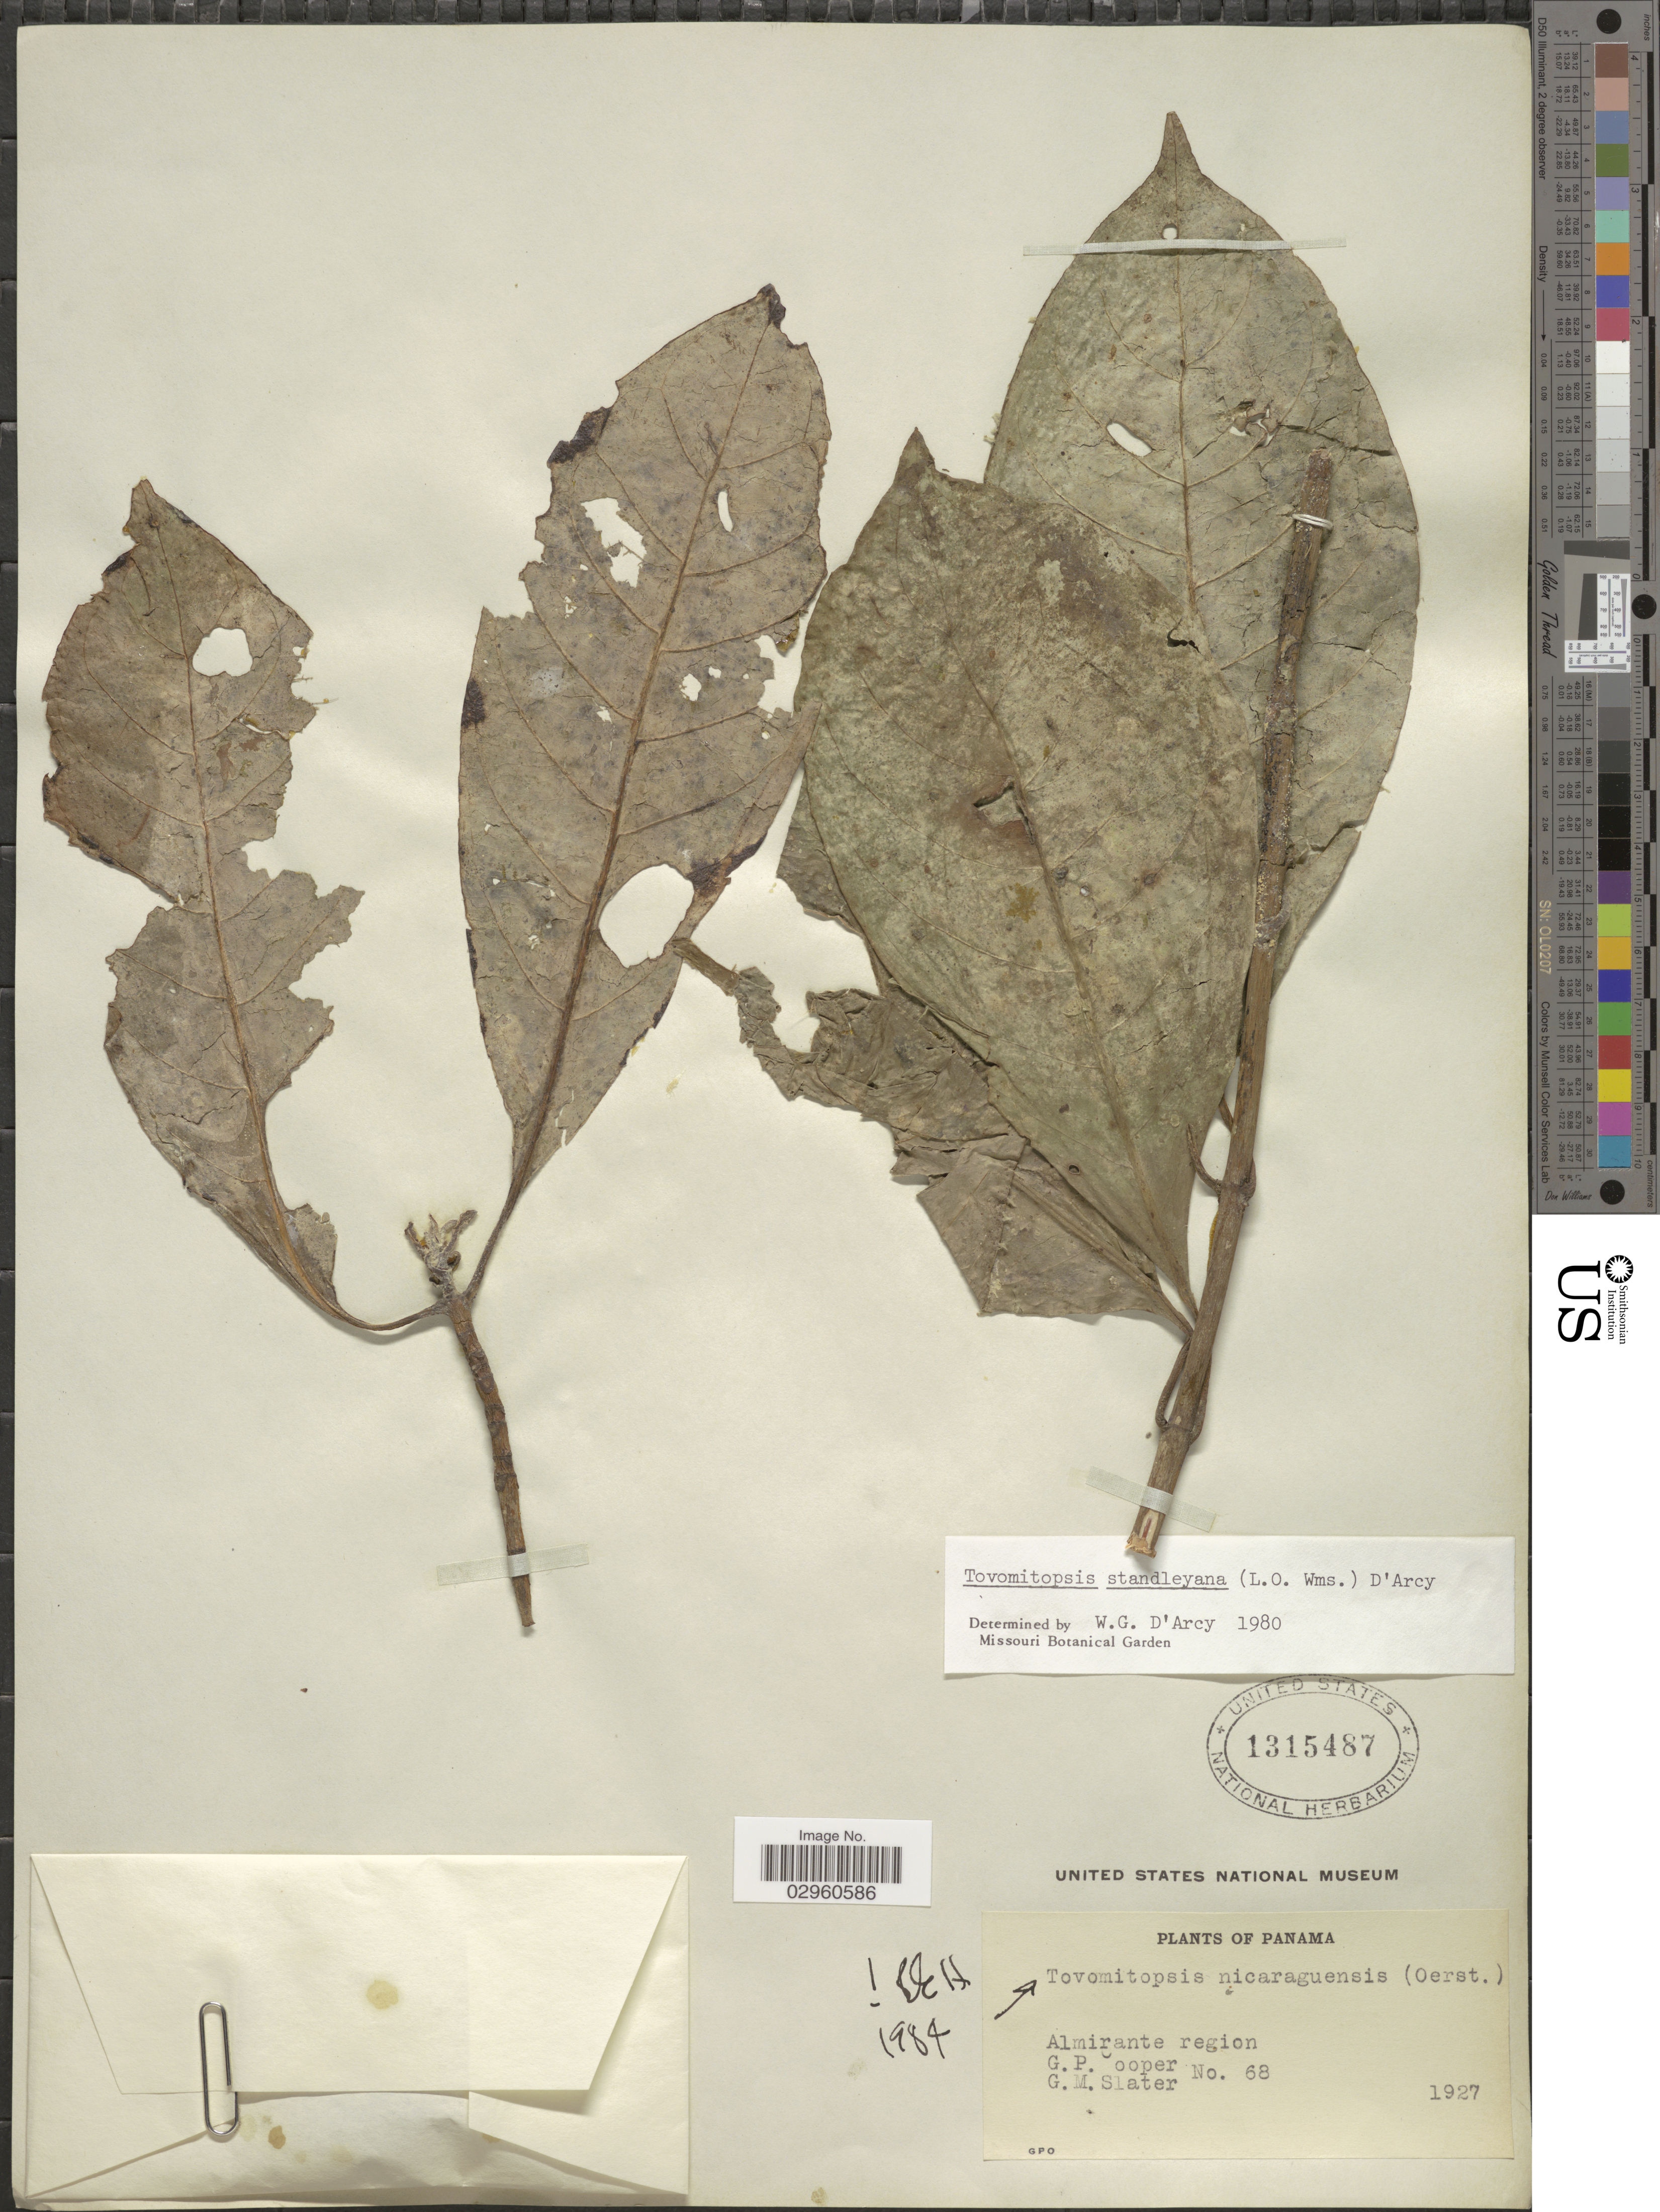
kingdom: Plantae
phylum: Tracheophyta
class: Magnoliopsida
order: Malpighiales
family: Clusiaceae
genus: Chrysochlamys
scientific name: Chrysochlamys nicaraguensis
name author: (Oerst. et al.) Hemsl.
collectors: G. Cooper & G. Slater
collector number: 68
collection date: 1927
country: Panama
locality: Almirante region.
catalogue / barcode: US 1315487